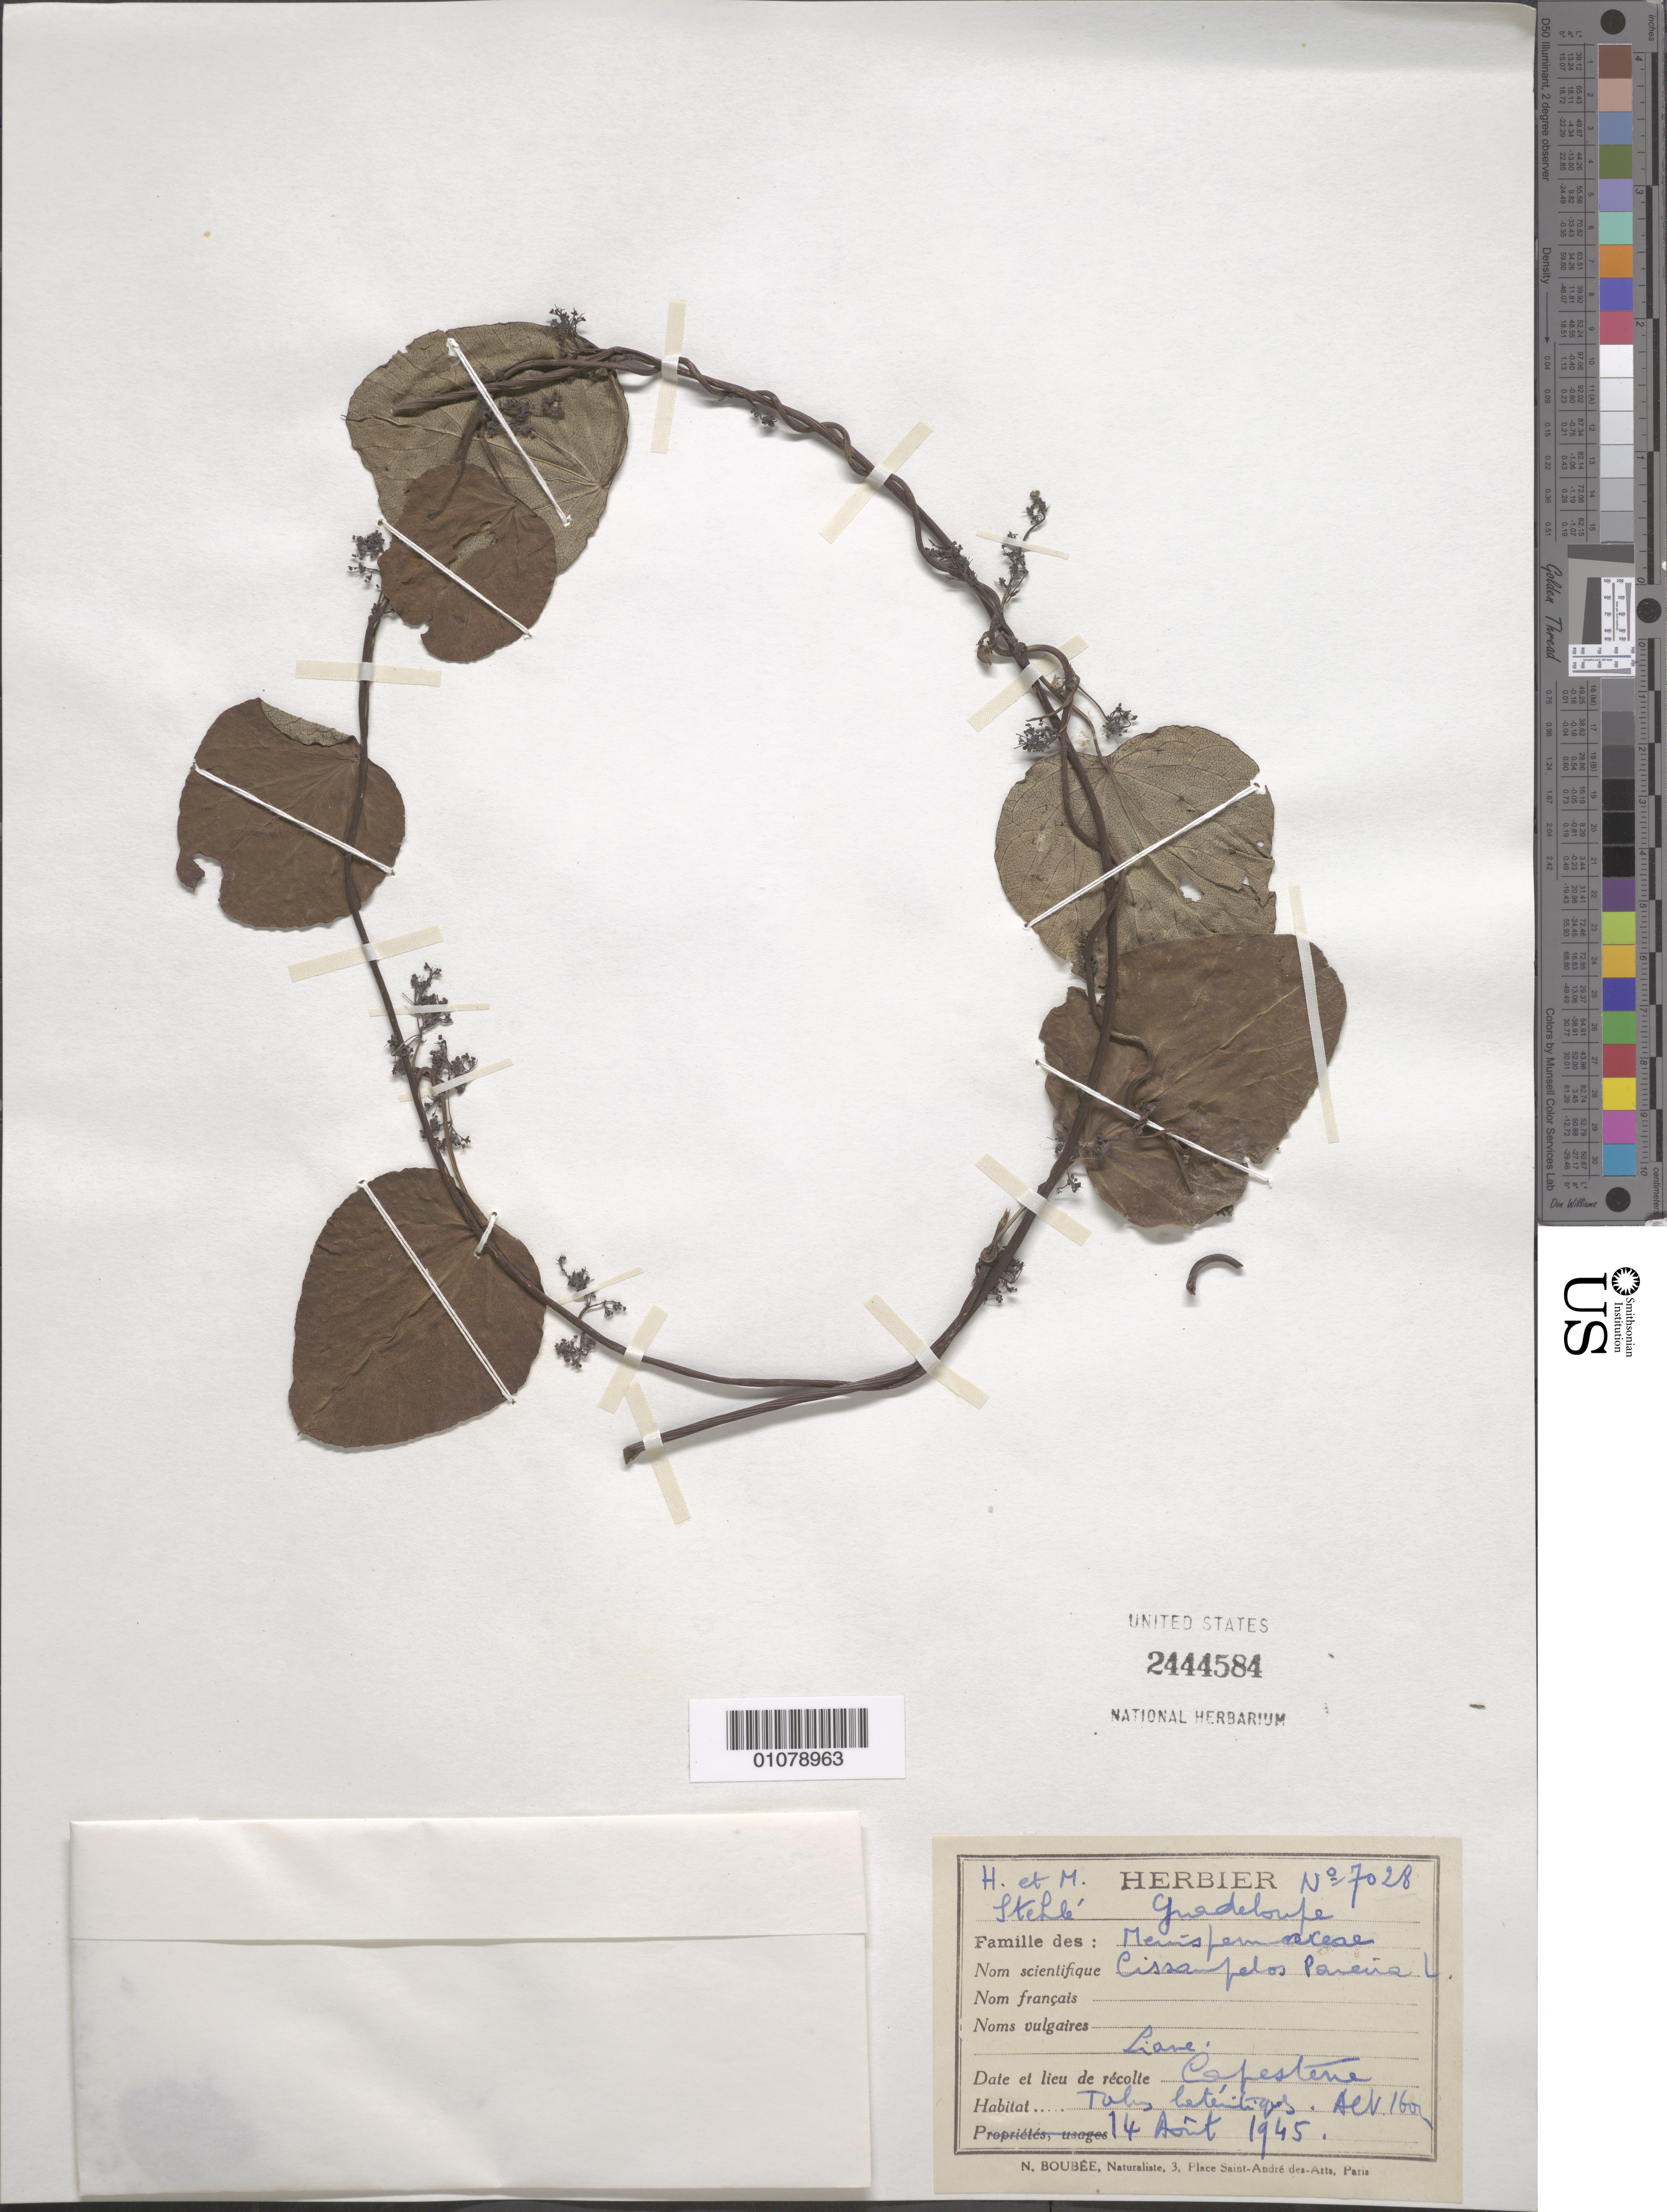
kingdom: Plantae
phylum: Tracheophyta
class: Magnoliopsida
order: Ranunculales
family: Menispermaceae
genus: Cissampelos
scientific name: Cissampelos pareira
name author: L.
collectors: H. Stehlé & M. Stehlé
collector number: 7028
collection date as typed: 14 Aug 1945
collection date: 1945-08-14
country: Guadeloupe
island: Basse Terre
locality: hard to read: Talis heteritiques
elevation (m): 160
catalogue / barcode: US 2444584